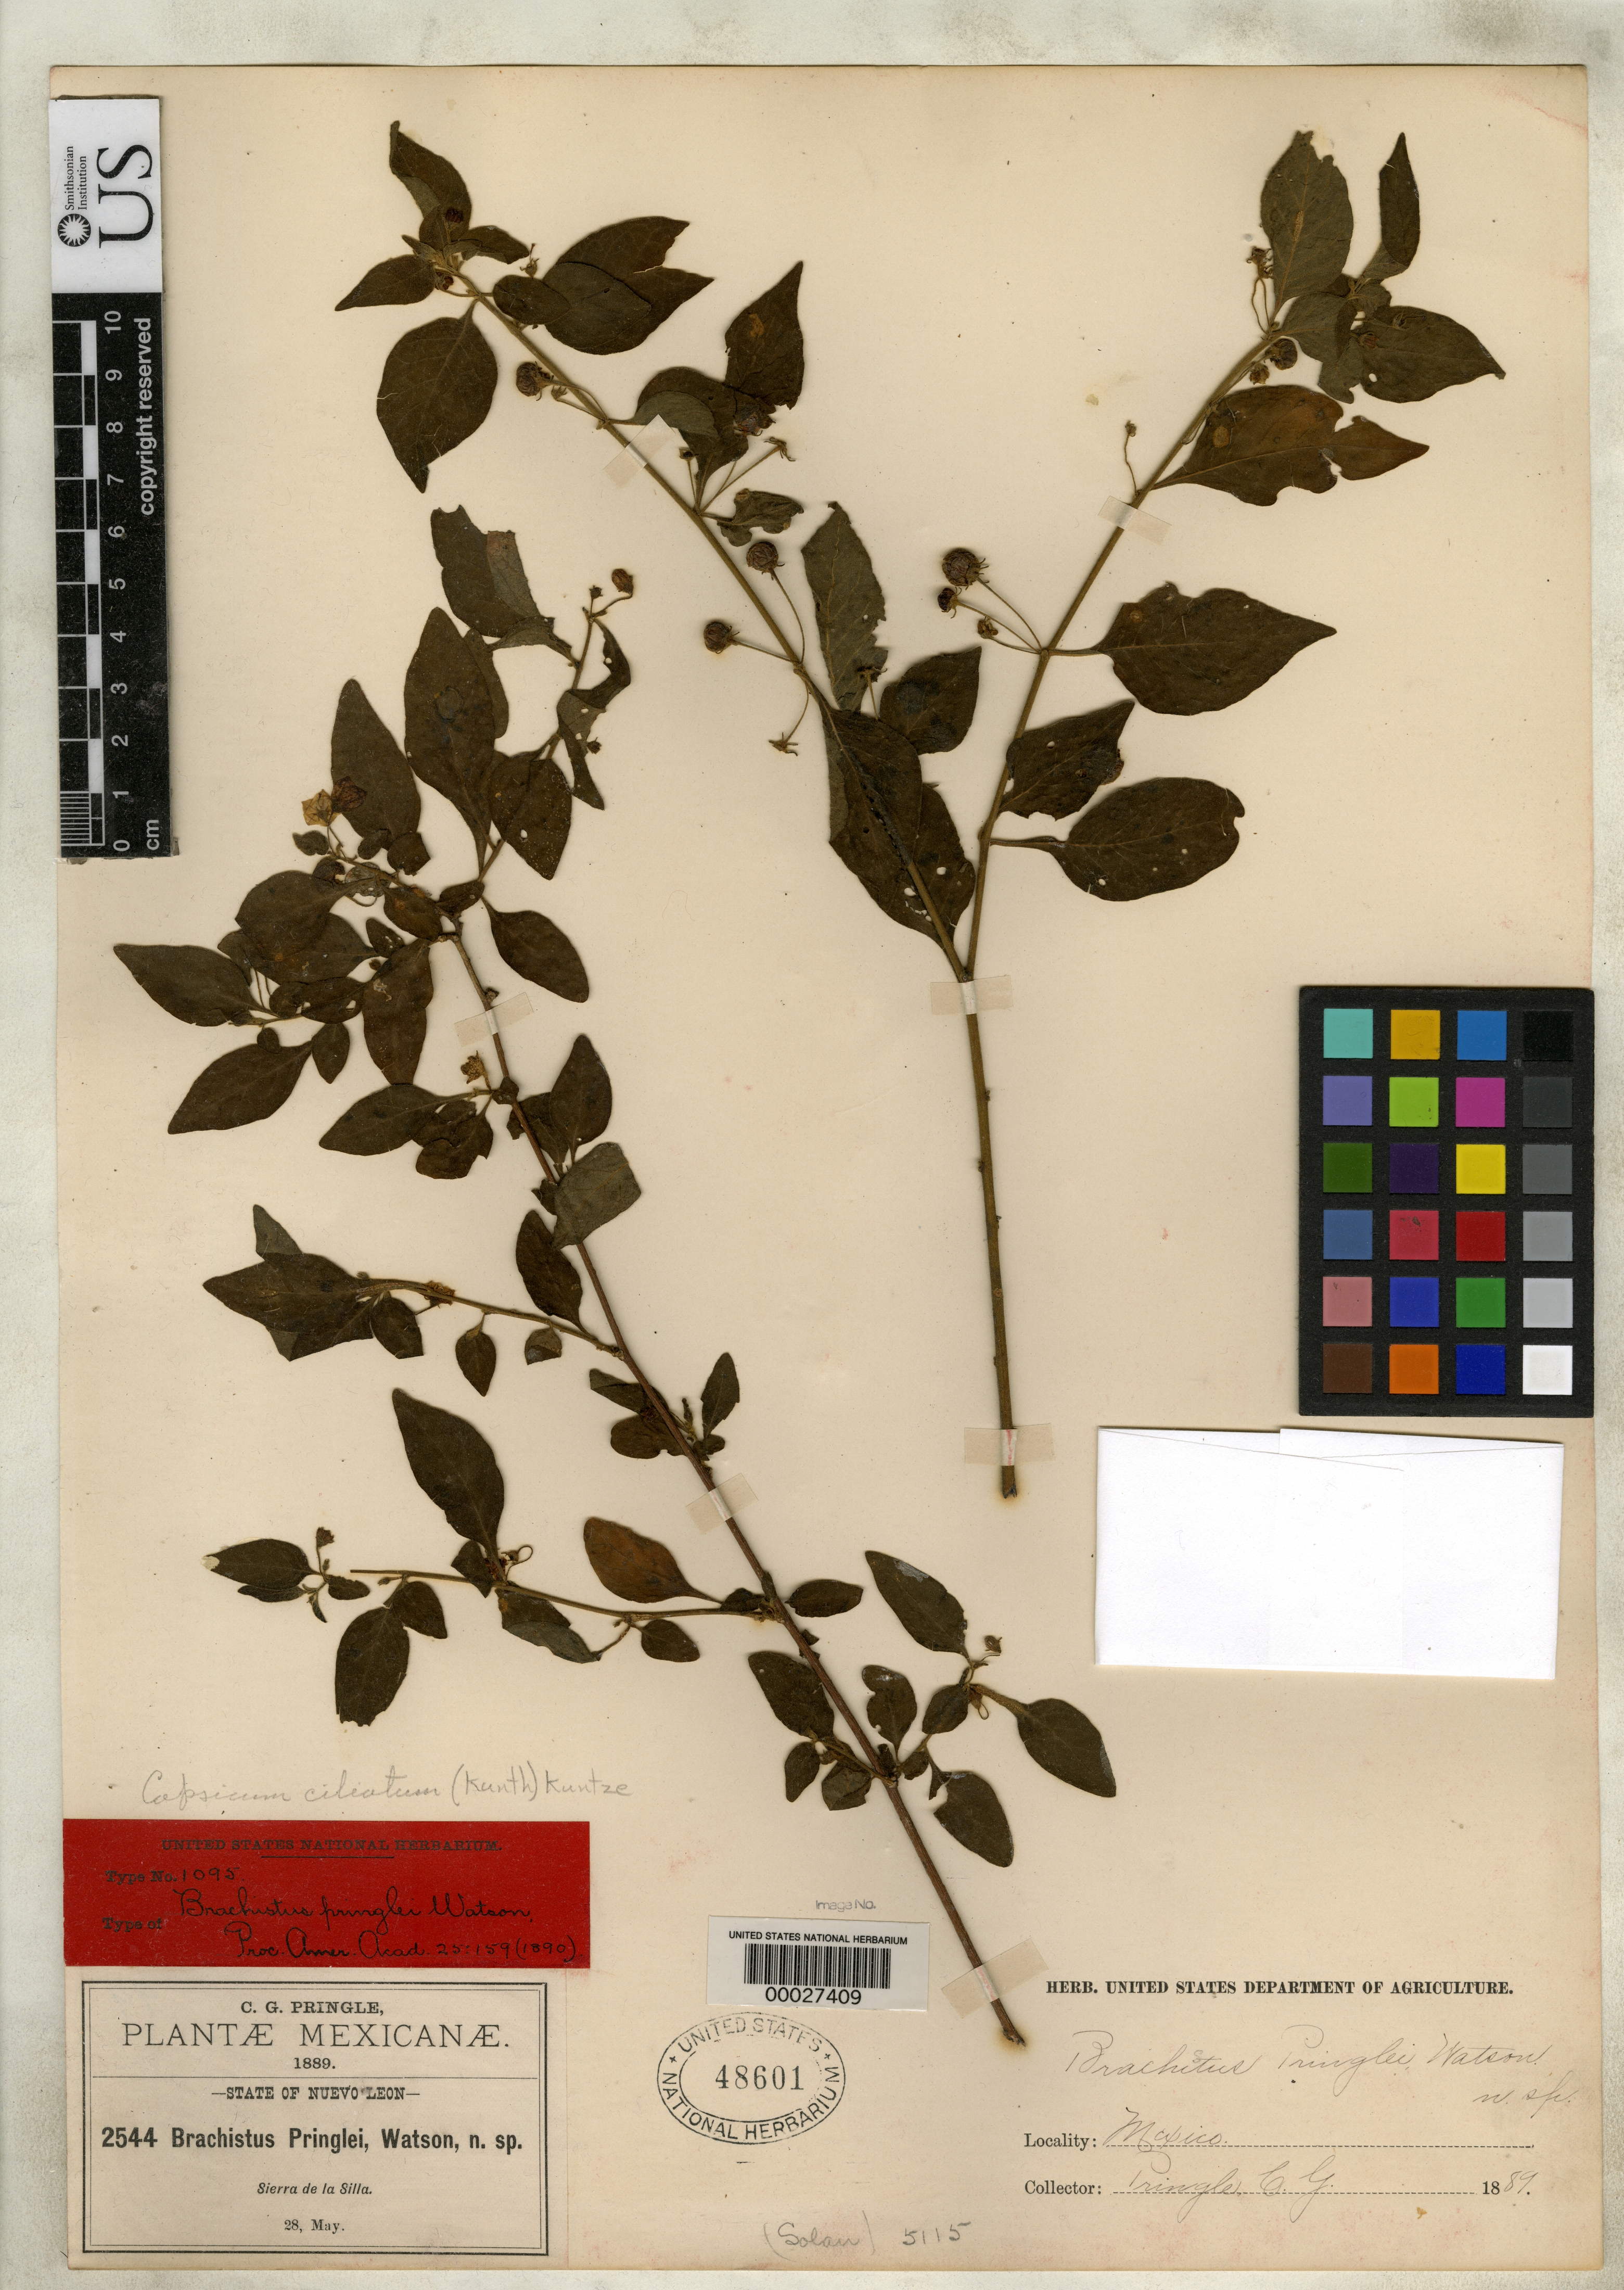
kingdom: Plantae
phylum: Tracheophyta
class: Magnoliopsida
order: Solanales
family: Solanaceae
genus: Brachistus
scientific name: Brachistus pringlei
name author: S. Watson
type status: Type Collection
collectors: C. G. Pringle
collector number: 2544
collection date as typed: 28 May 1889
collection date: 1889-05-28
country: Mexico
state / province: Nuevo León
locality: Sierra de la Silla.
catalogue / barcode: US 48601